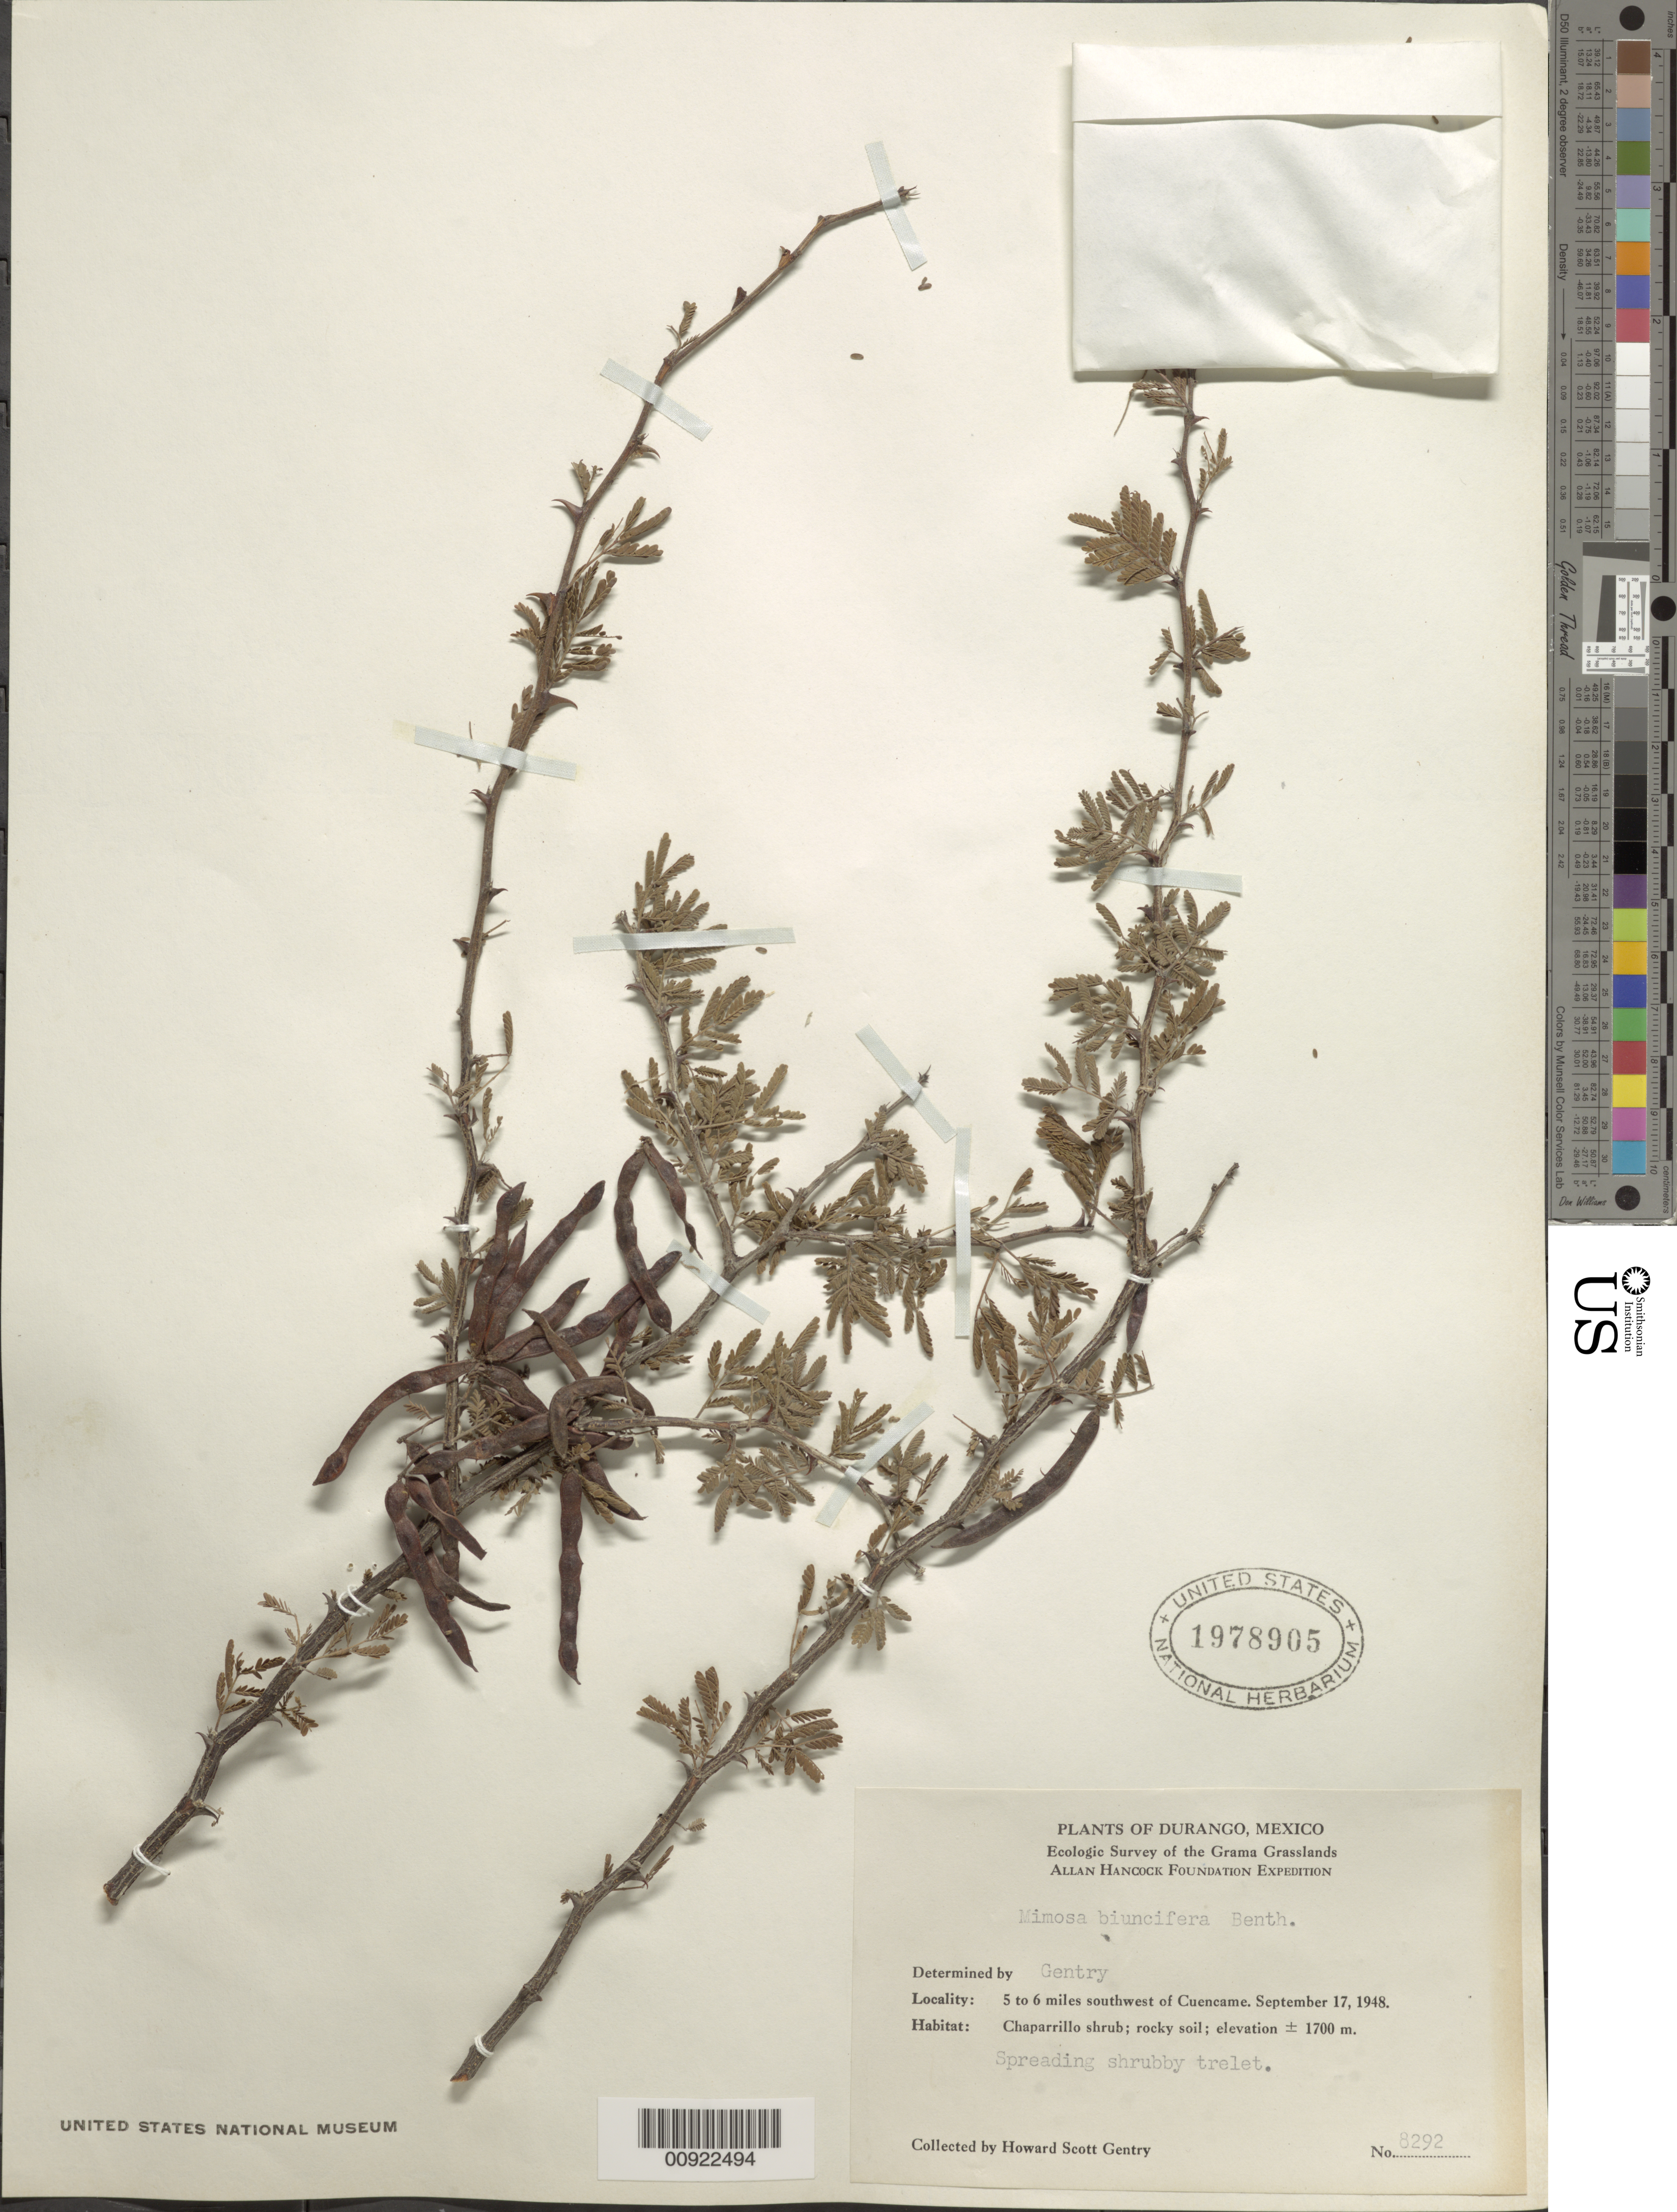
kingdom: Plantae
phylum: Tracheophyta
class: Magnoliopsida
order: Fabales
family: Fabaceae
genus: Mimosa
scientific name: Mimosa biuncifera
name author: Benth.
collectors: H. S. Gentry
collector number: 8292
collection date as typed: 17 Sep 1948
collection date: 1948-09-17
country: Mexico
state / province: Durango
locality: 5 to 6 miles southwest of Cuencame.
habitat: Chaparrillo shrub; rocky soil.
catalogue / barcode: US 1978905